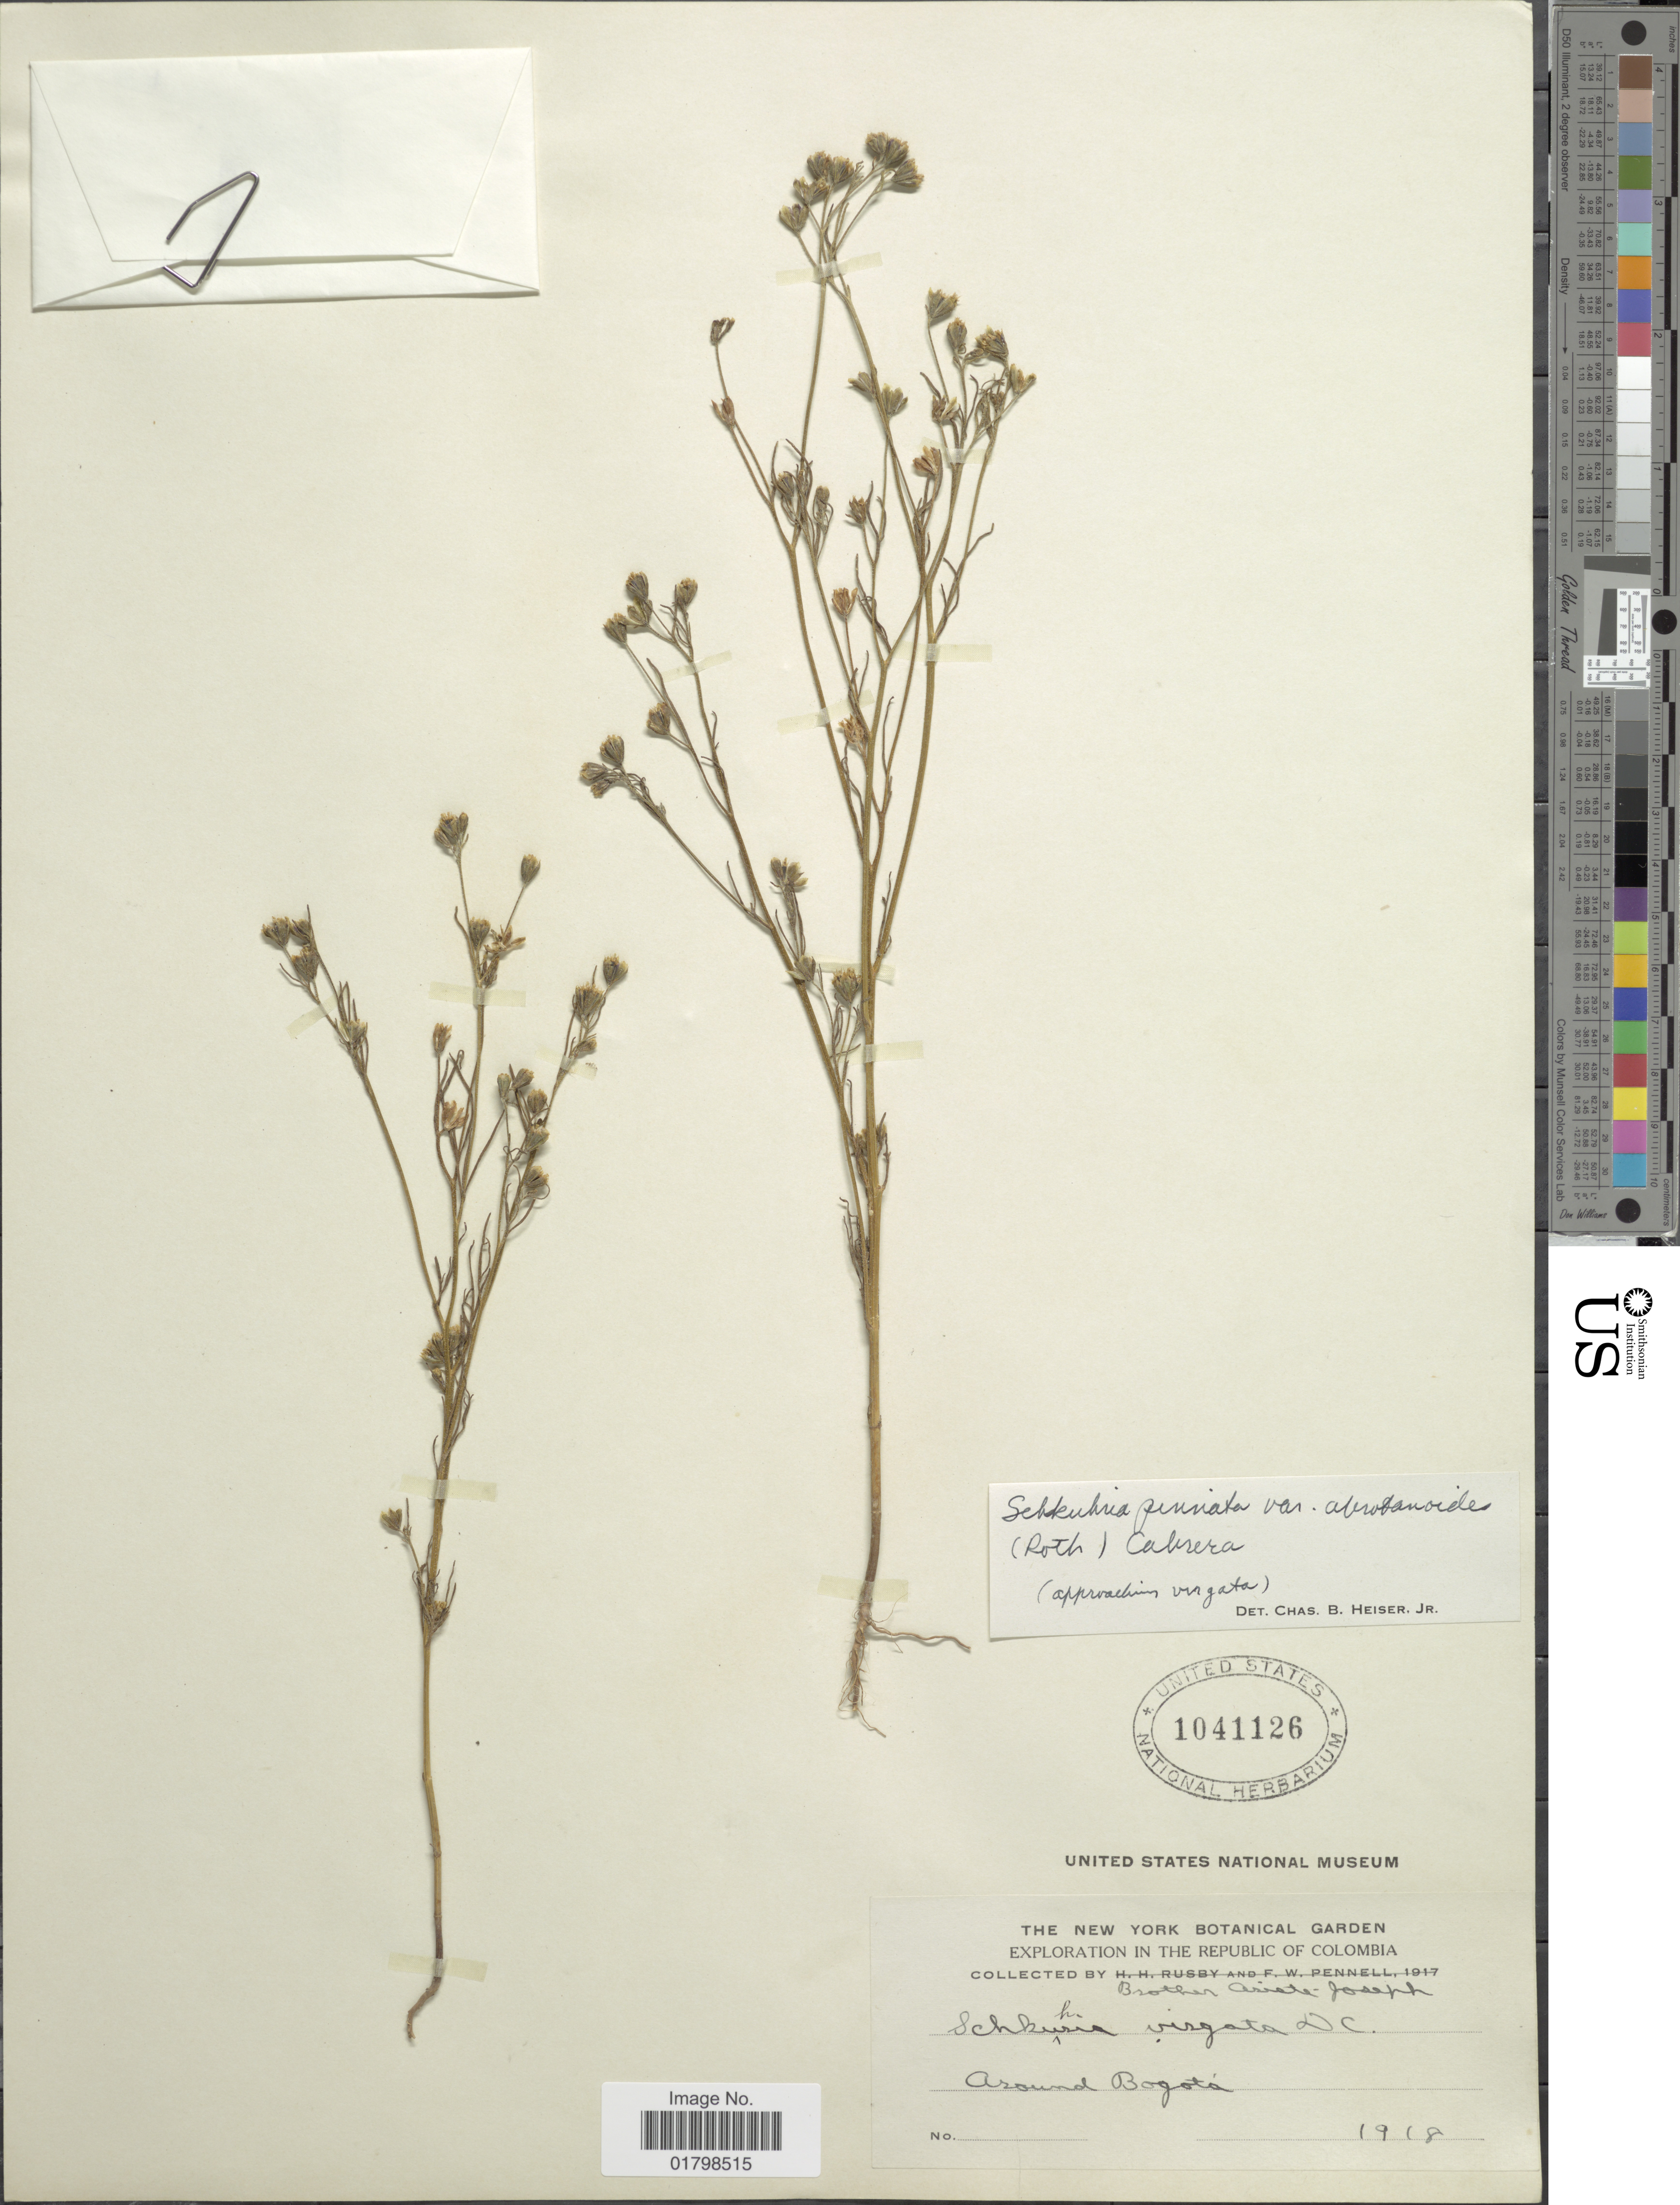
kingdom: Plantae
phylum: Tracheophyta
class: Magnoliopsida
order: Asterales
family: Asteraceae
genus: Schkuhria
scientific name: Schkuhria pinnata var. abrotanoides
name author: (Roth) Cabrera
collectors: Bro. Ariste-Joseph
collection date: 1918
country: Colombia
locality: Around Bogota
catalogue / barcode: US 1041126